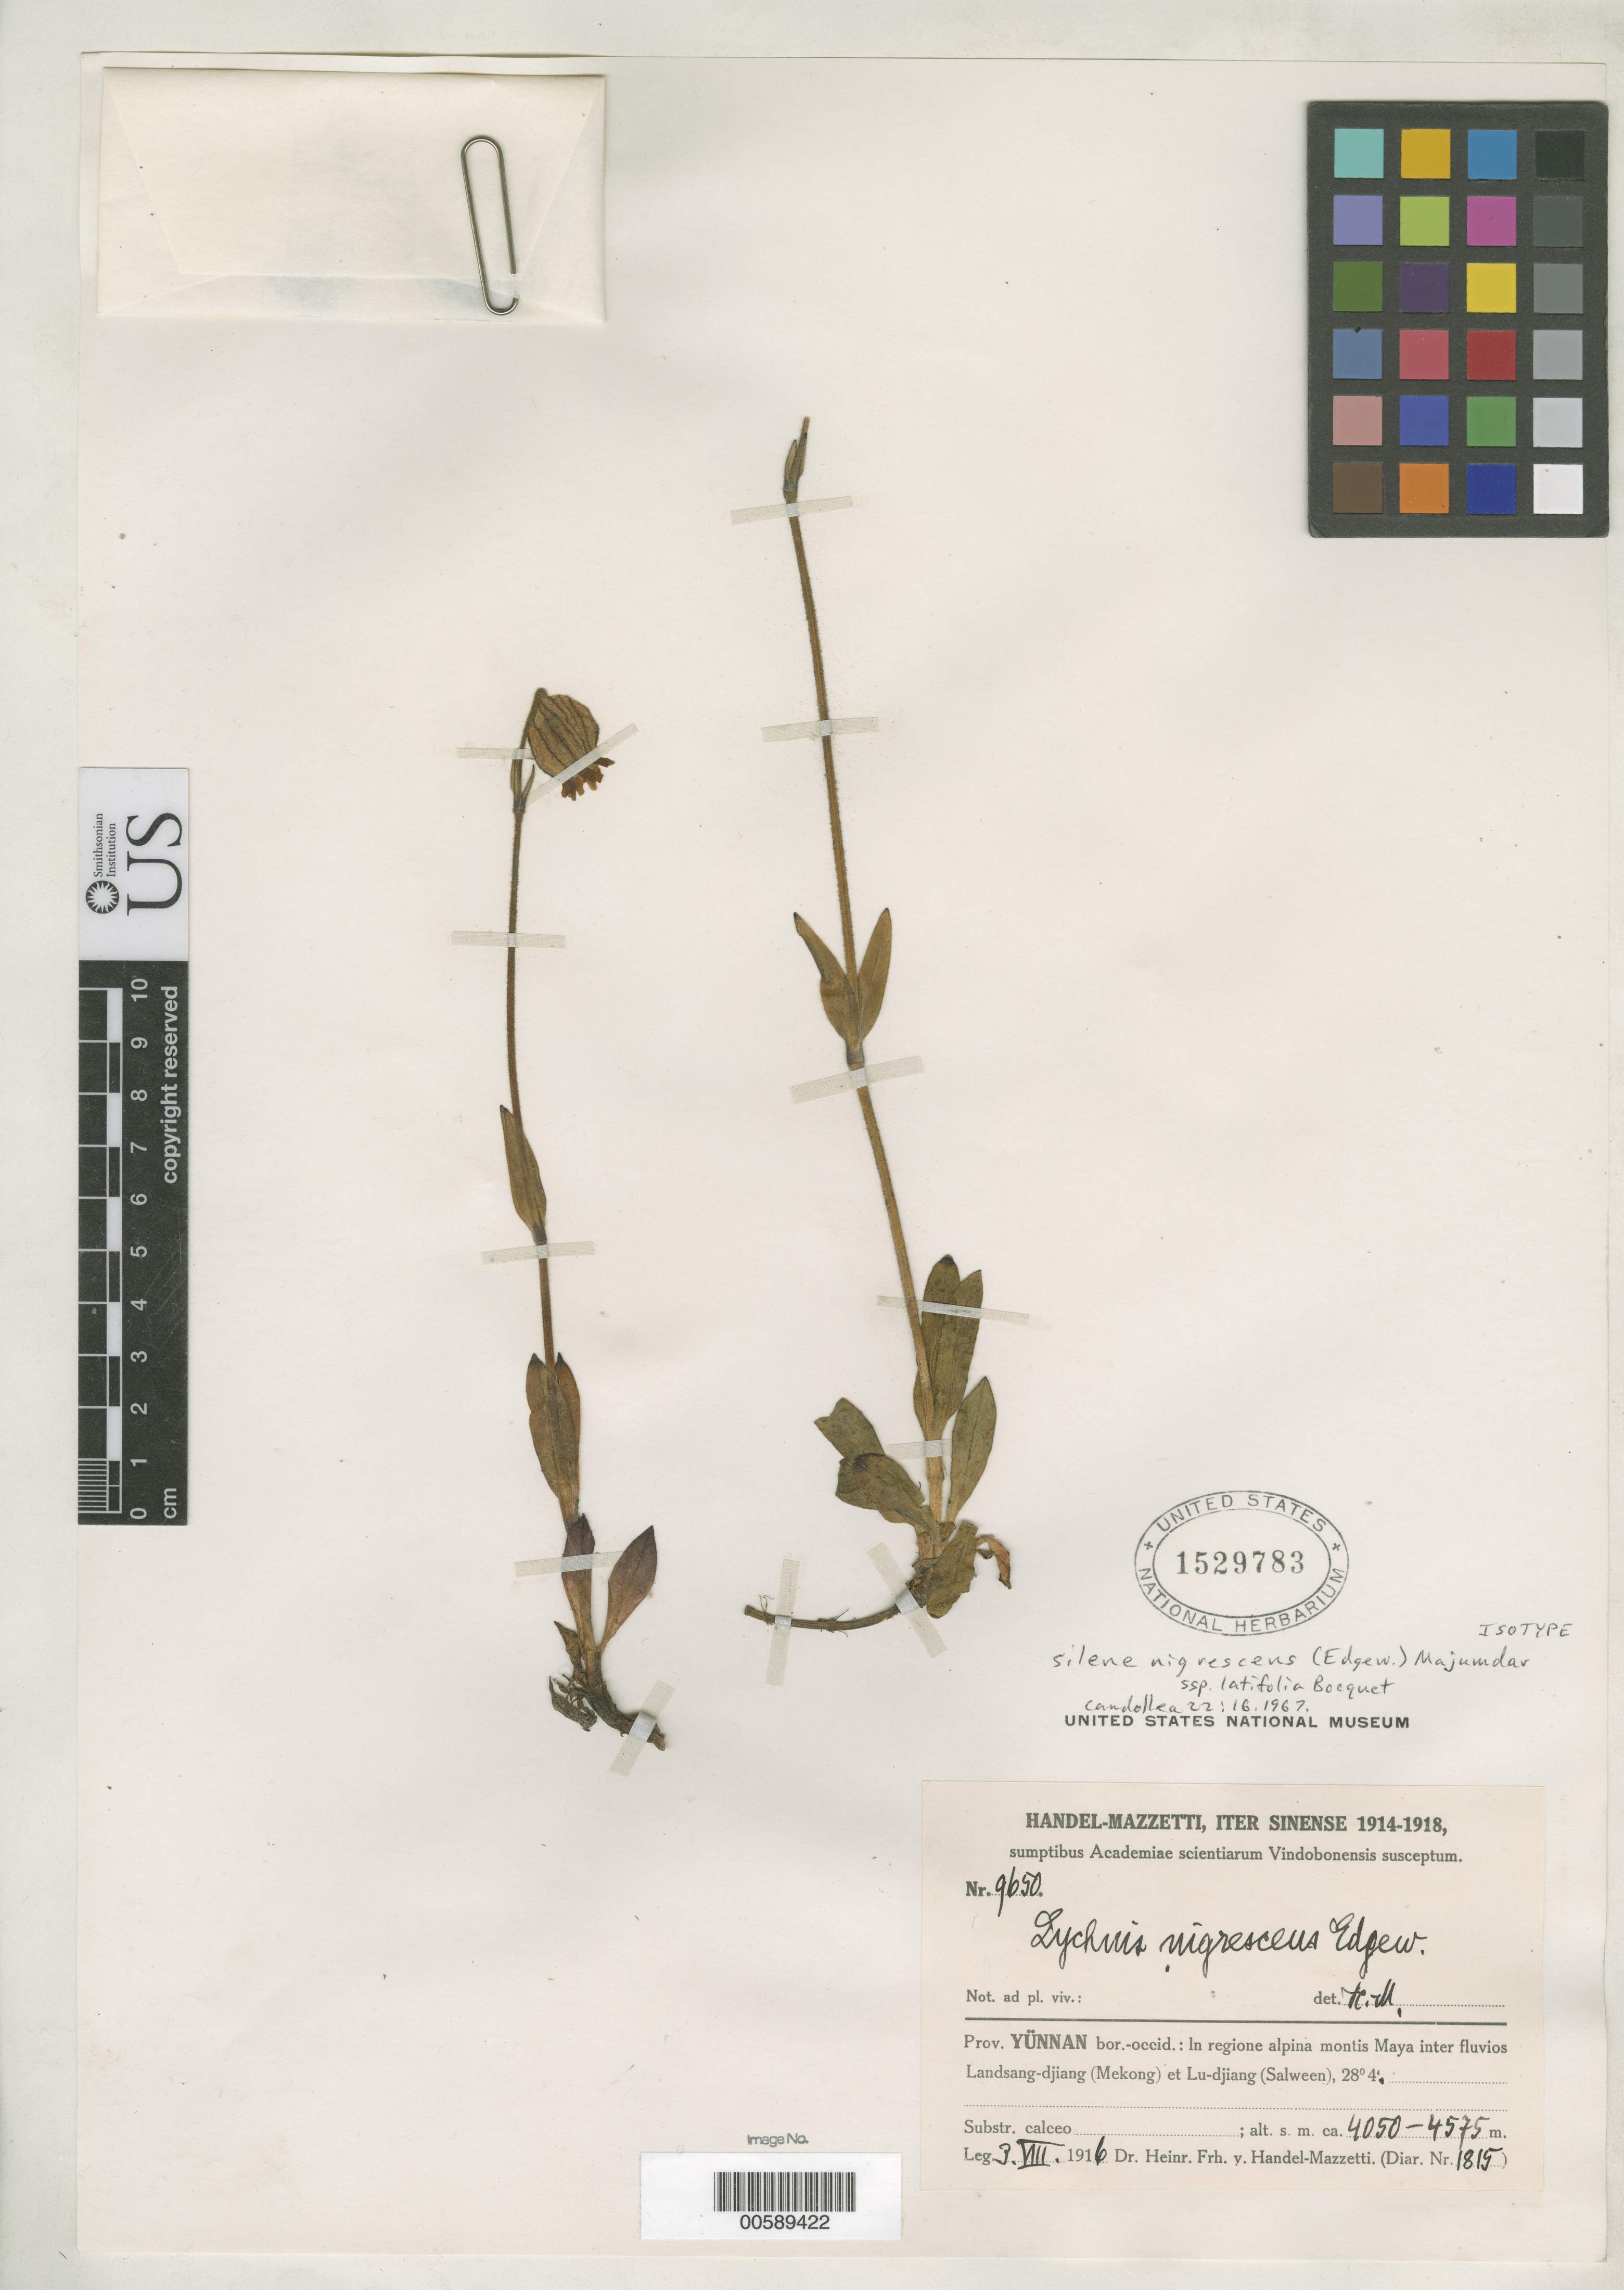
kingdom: Plantae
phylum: Tracheophyta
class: Magnoliopsida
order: Caryophyllales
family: Caryophyllaceae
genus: Silene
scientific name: Silene nigrescens subsp. latifolia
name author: Bocquet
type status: Isotype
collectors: H. Handel-Mazzetti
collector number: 9650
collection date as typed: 03 Aug 1916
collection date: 1916-08-03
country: China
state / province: Yunnan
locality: In region alpinamontis maya inter fluvios Landsang-Djiamg (mekong) et Lu-djiang (Salween).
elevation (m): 4050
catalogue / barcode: US 1529783